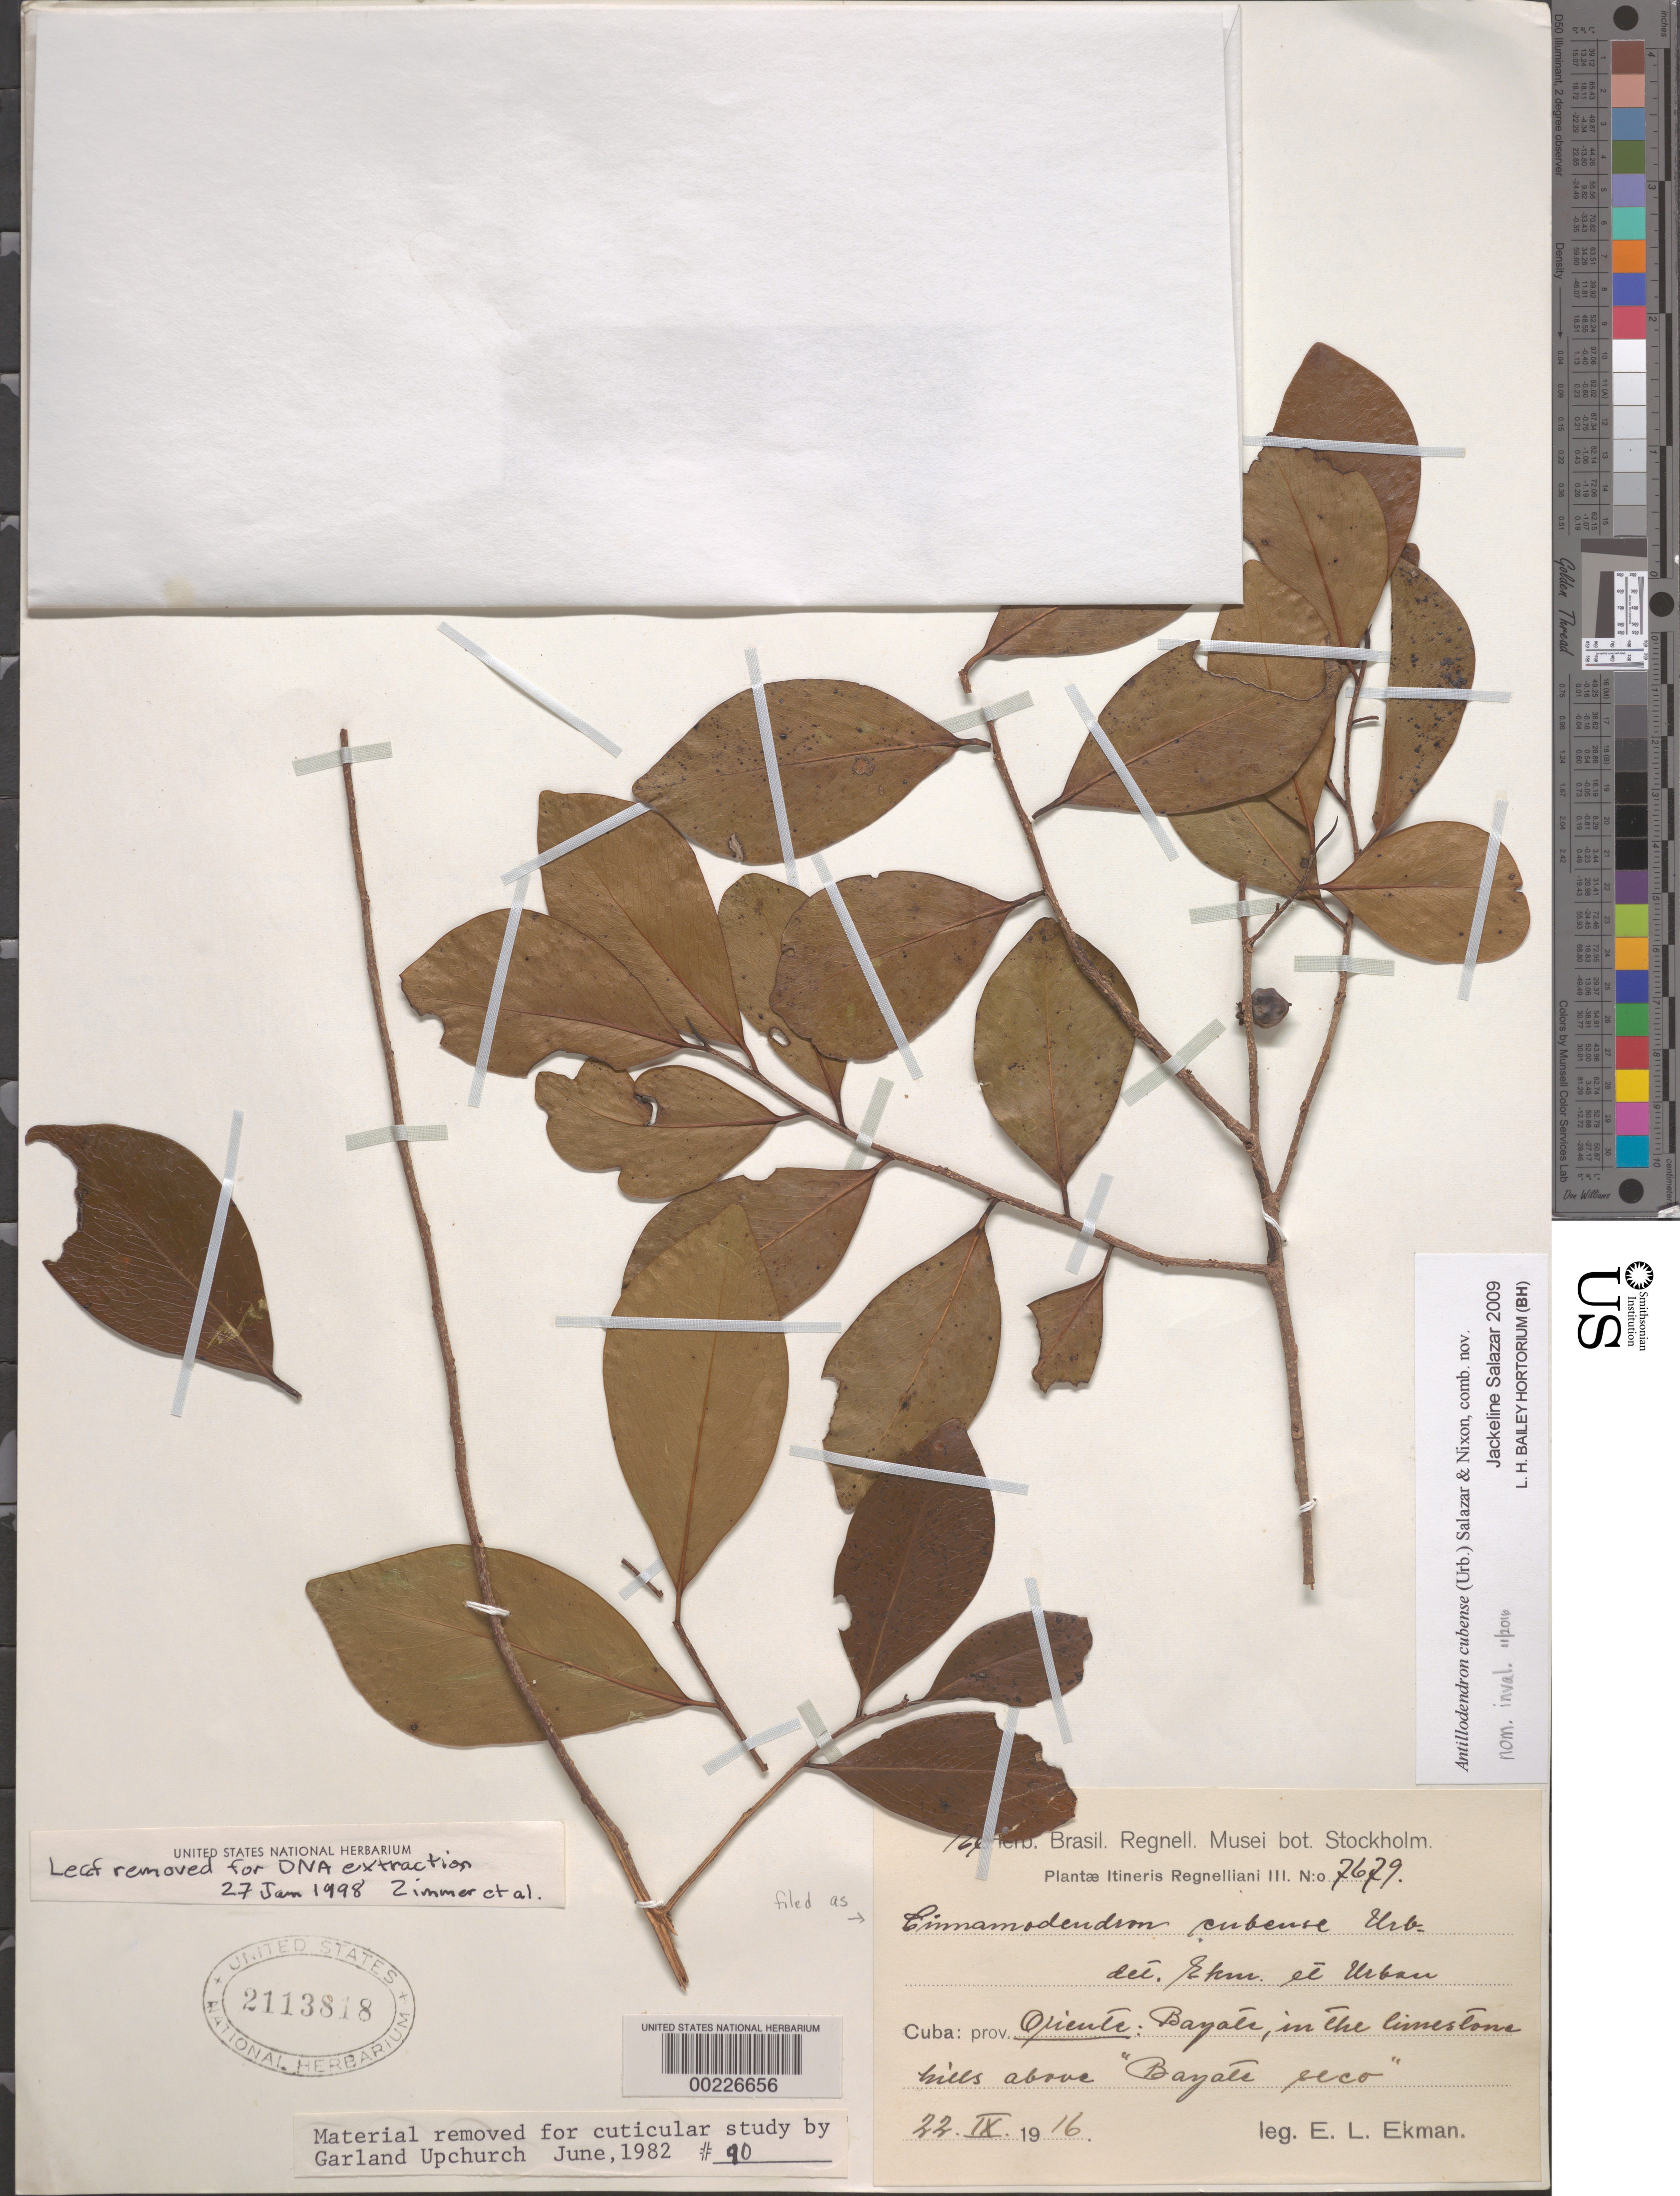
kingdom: Plantae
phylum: Tracheophyta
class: Magnoliopsida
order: Canellales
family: Canellaceae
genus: Cinnamodendron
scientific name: Cinnamodendron cubense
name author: Urb.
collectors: E. L. Ekman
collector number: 7679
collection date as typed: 22 Sep 1916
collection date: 1916-09-22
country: Cuba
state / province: Oriente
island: Greater Antilles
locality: Bayats above "bayets seco"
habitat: In limestone hills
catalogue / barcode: US 2113818